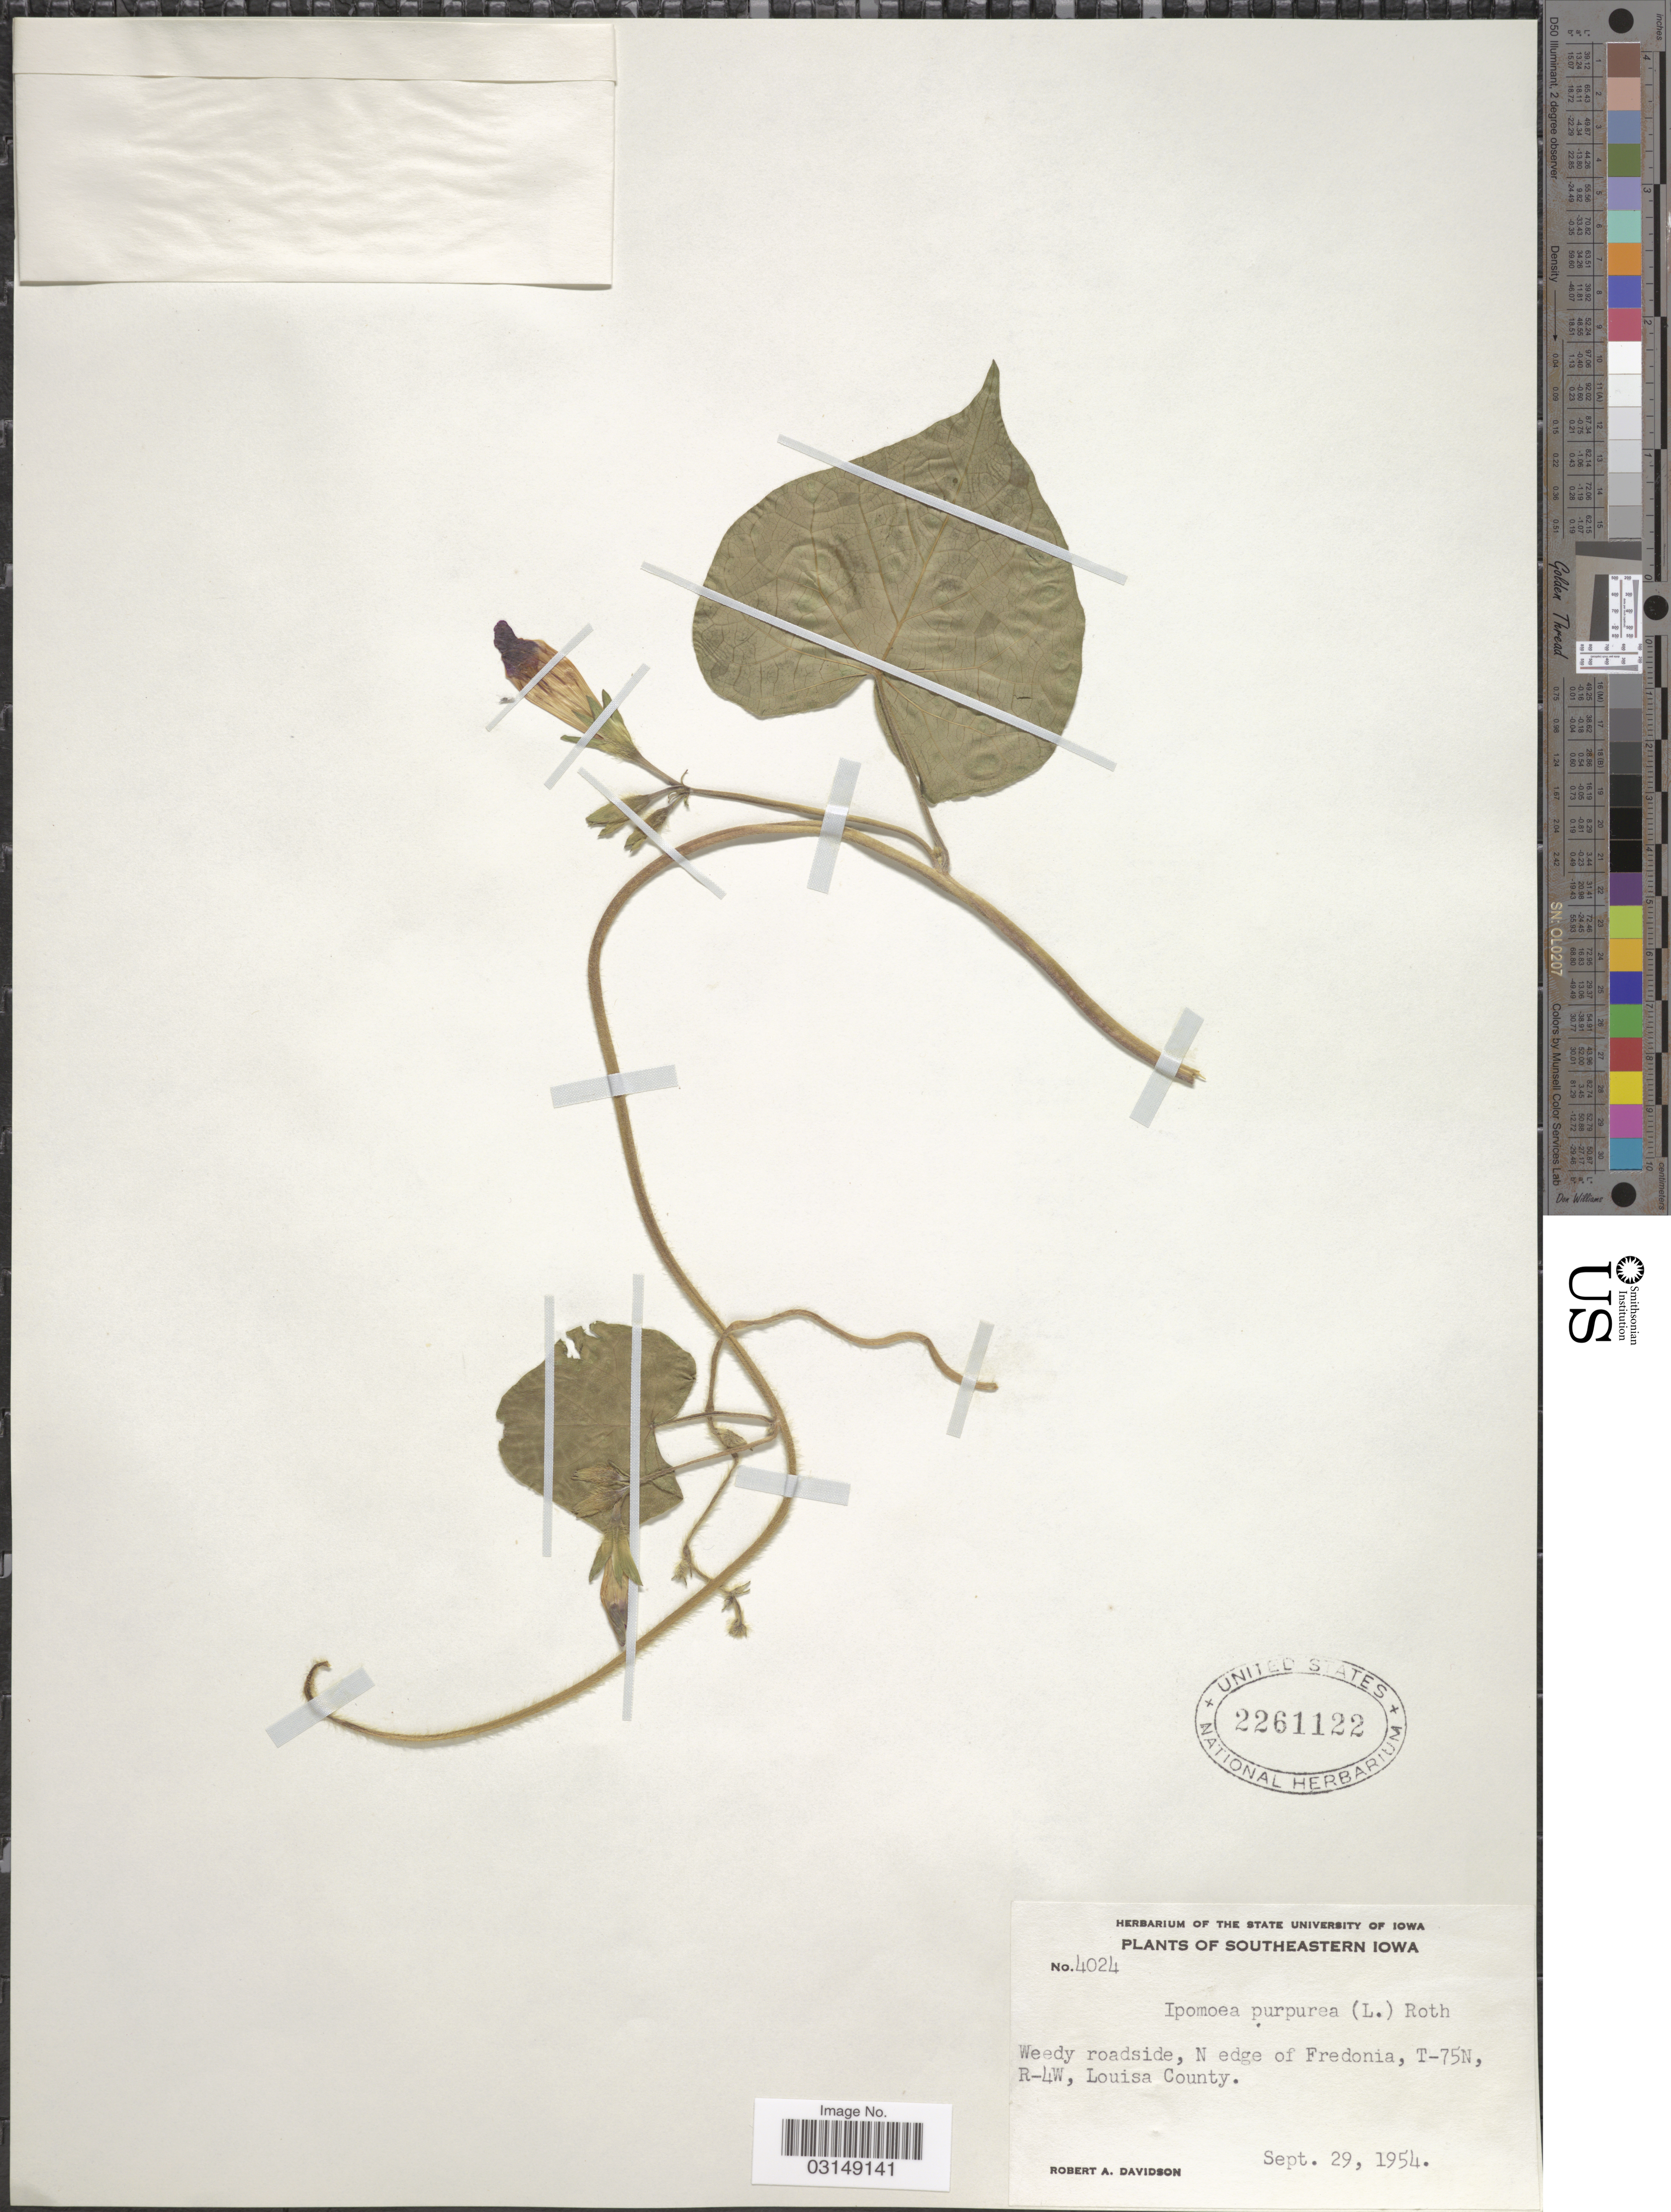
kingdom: Plantae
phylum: Tracheophyta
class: Magnoliopsida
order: Solanales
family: Convolvulaceae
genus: Ipomoea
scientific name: Ipomoea purpurea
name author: (L.) Roth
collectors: R. A. Davidson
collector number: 4024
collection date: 1954-09-29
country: United States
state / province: Iowa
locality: Southeastern Iowa. Weedy roadside, N edge of Fredonia, T-75N, R-4W, Louisa County.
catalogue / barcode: US 2261122